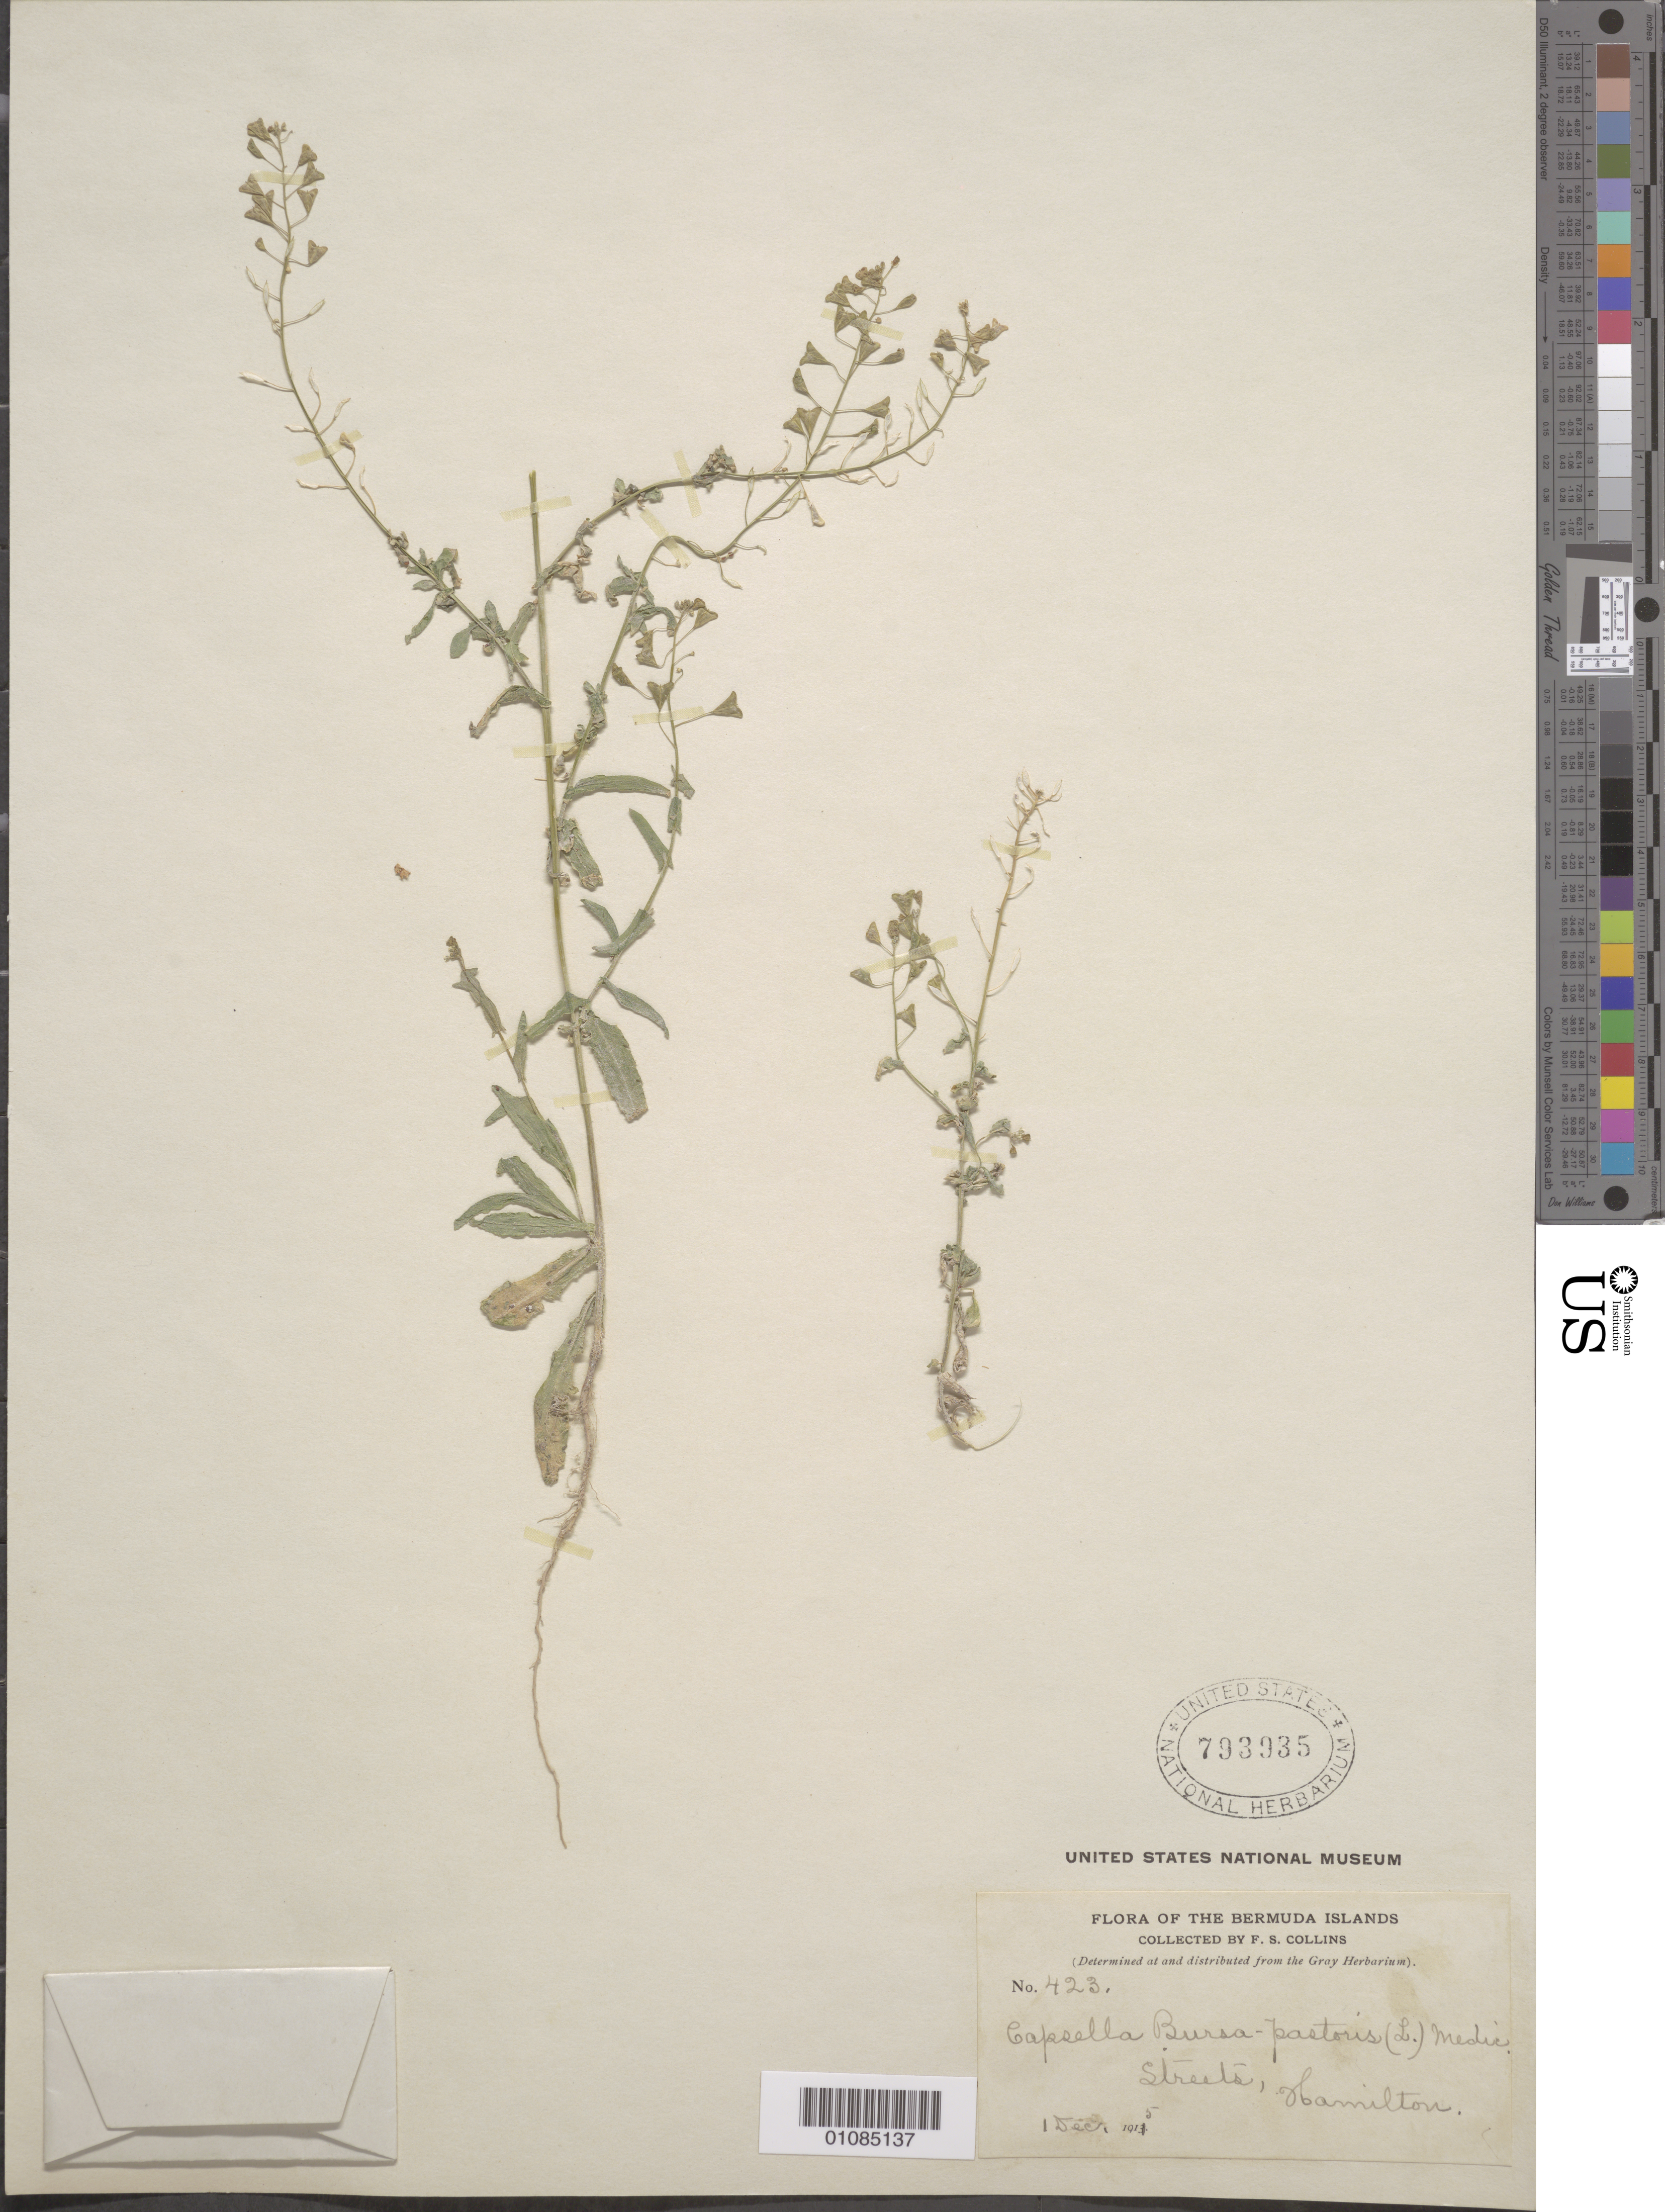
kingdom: Plantae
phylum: Tracheophyta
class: Magnoliopsida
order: Brassicales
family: Brassicaceae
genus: Capsella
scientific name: Capsella bursa-pastoris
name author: (L.) Medik.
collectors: F. Collins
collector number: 423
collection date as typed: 01 Dec 1915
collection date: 1915-12-01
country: Bermuda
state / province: Hamilton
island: Bermuda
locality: Streets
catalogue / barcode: US 793935